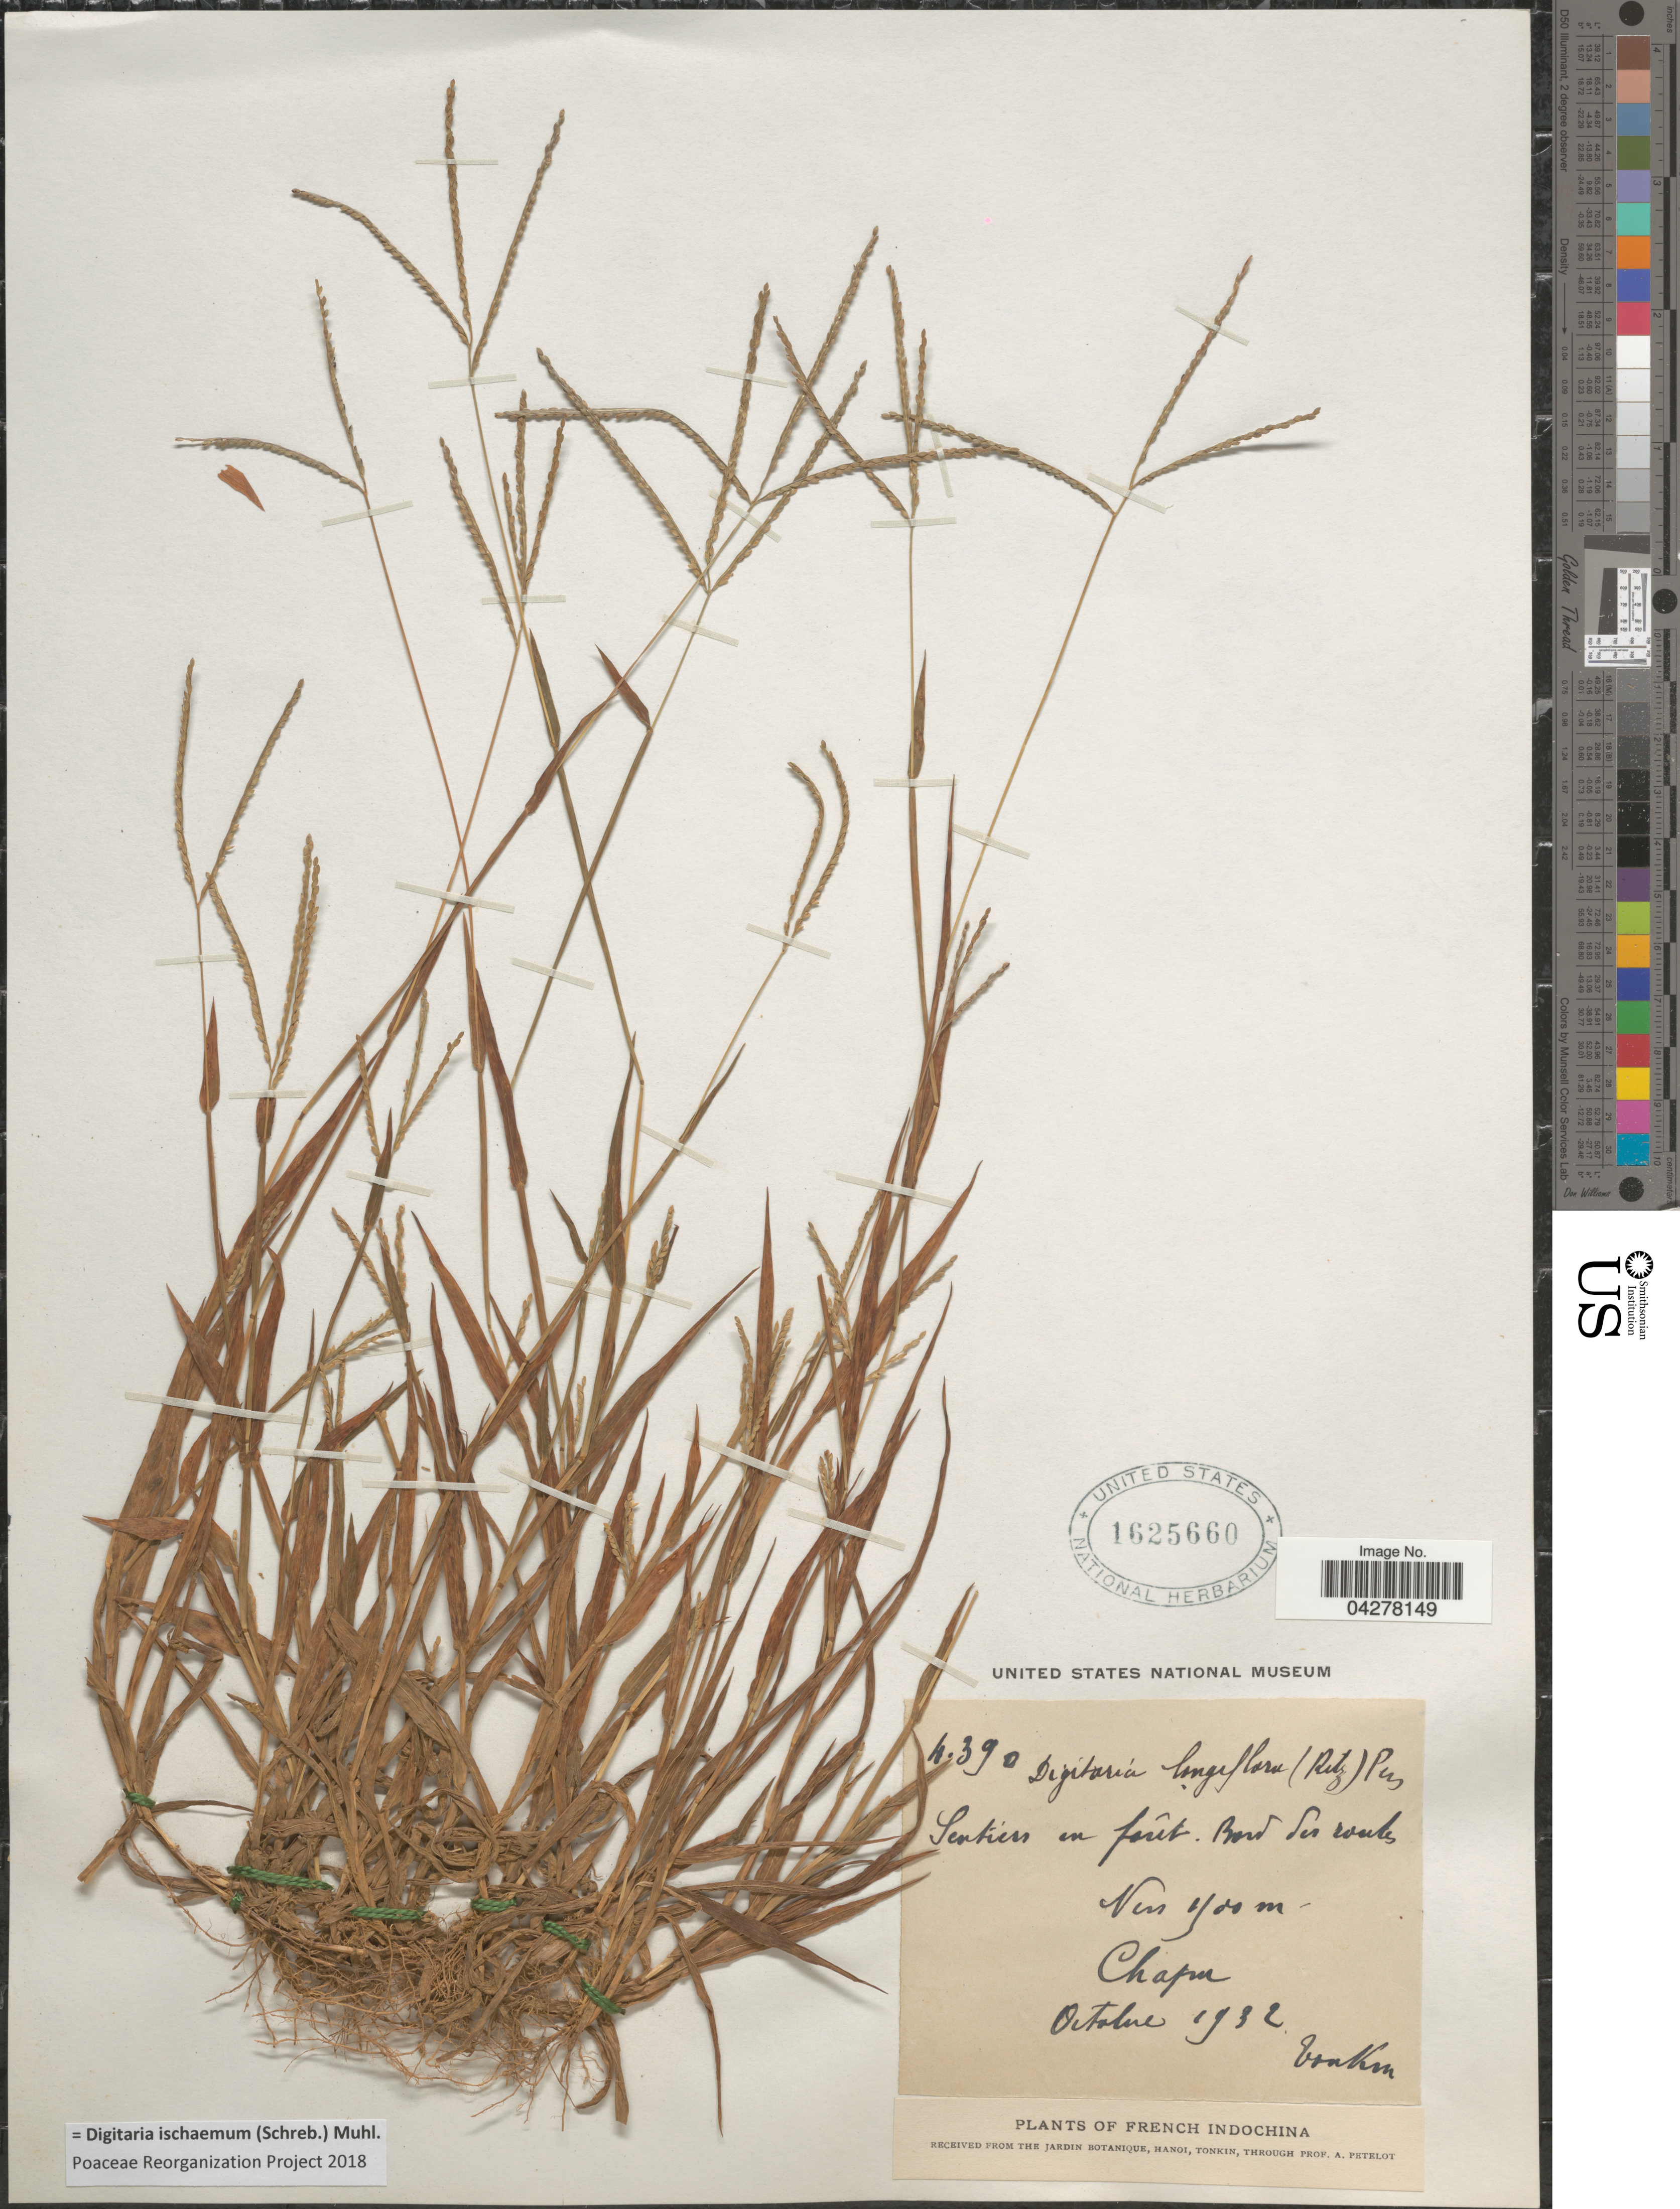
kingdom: Plantae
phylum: Tracheophyta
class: Liliopsida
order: Poales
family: Poaceae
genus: Digitaria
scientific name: Digitaria ischaemum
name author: (Schreber) Schreber ex Muhl.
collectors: P. A. Pételot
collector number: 4390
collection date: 1932-10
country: Vietnam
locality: French IndoChina. Sentiers en forêt - Bord des routes. Chapa.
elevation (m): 1500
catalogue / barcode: US 1625660